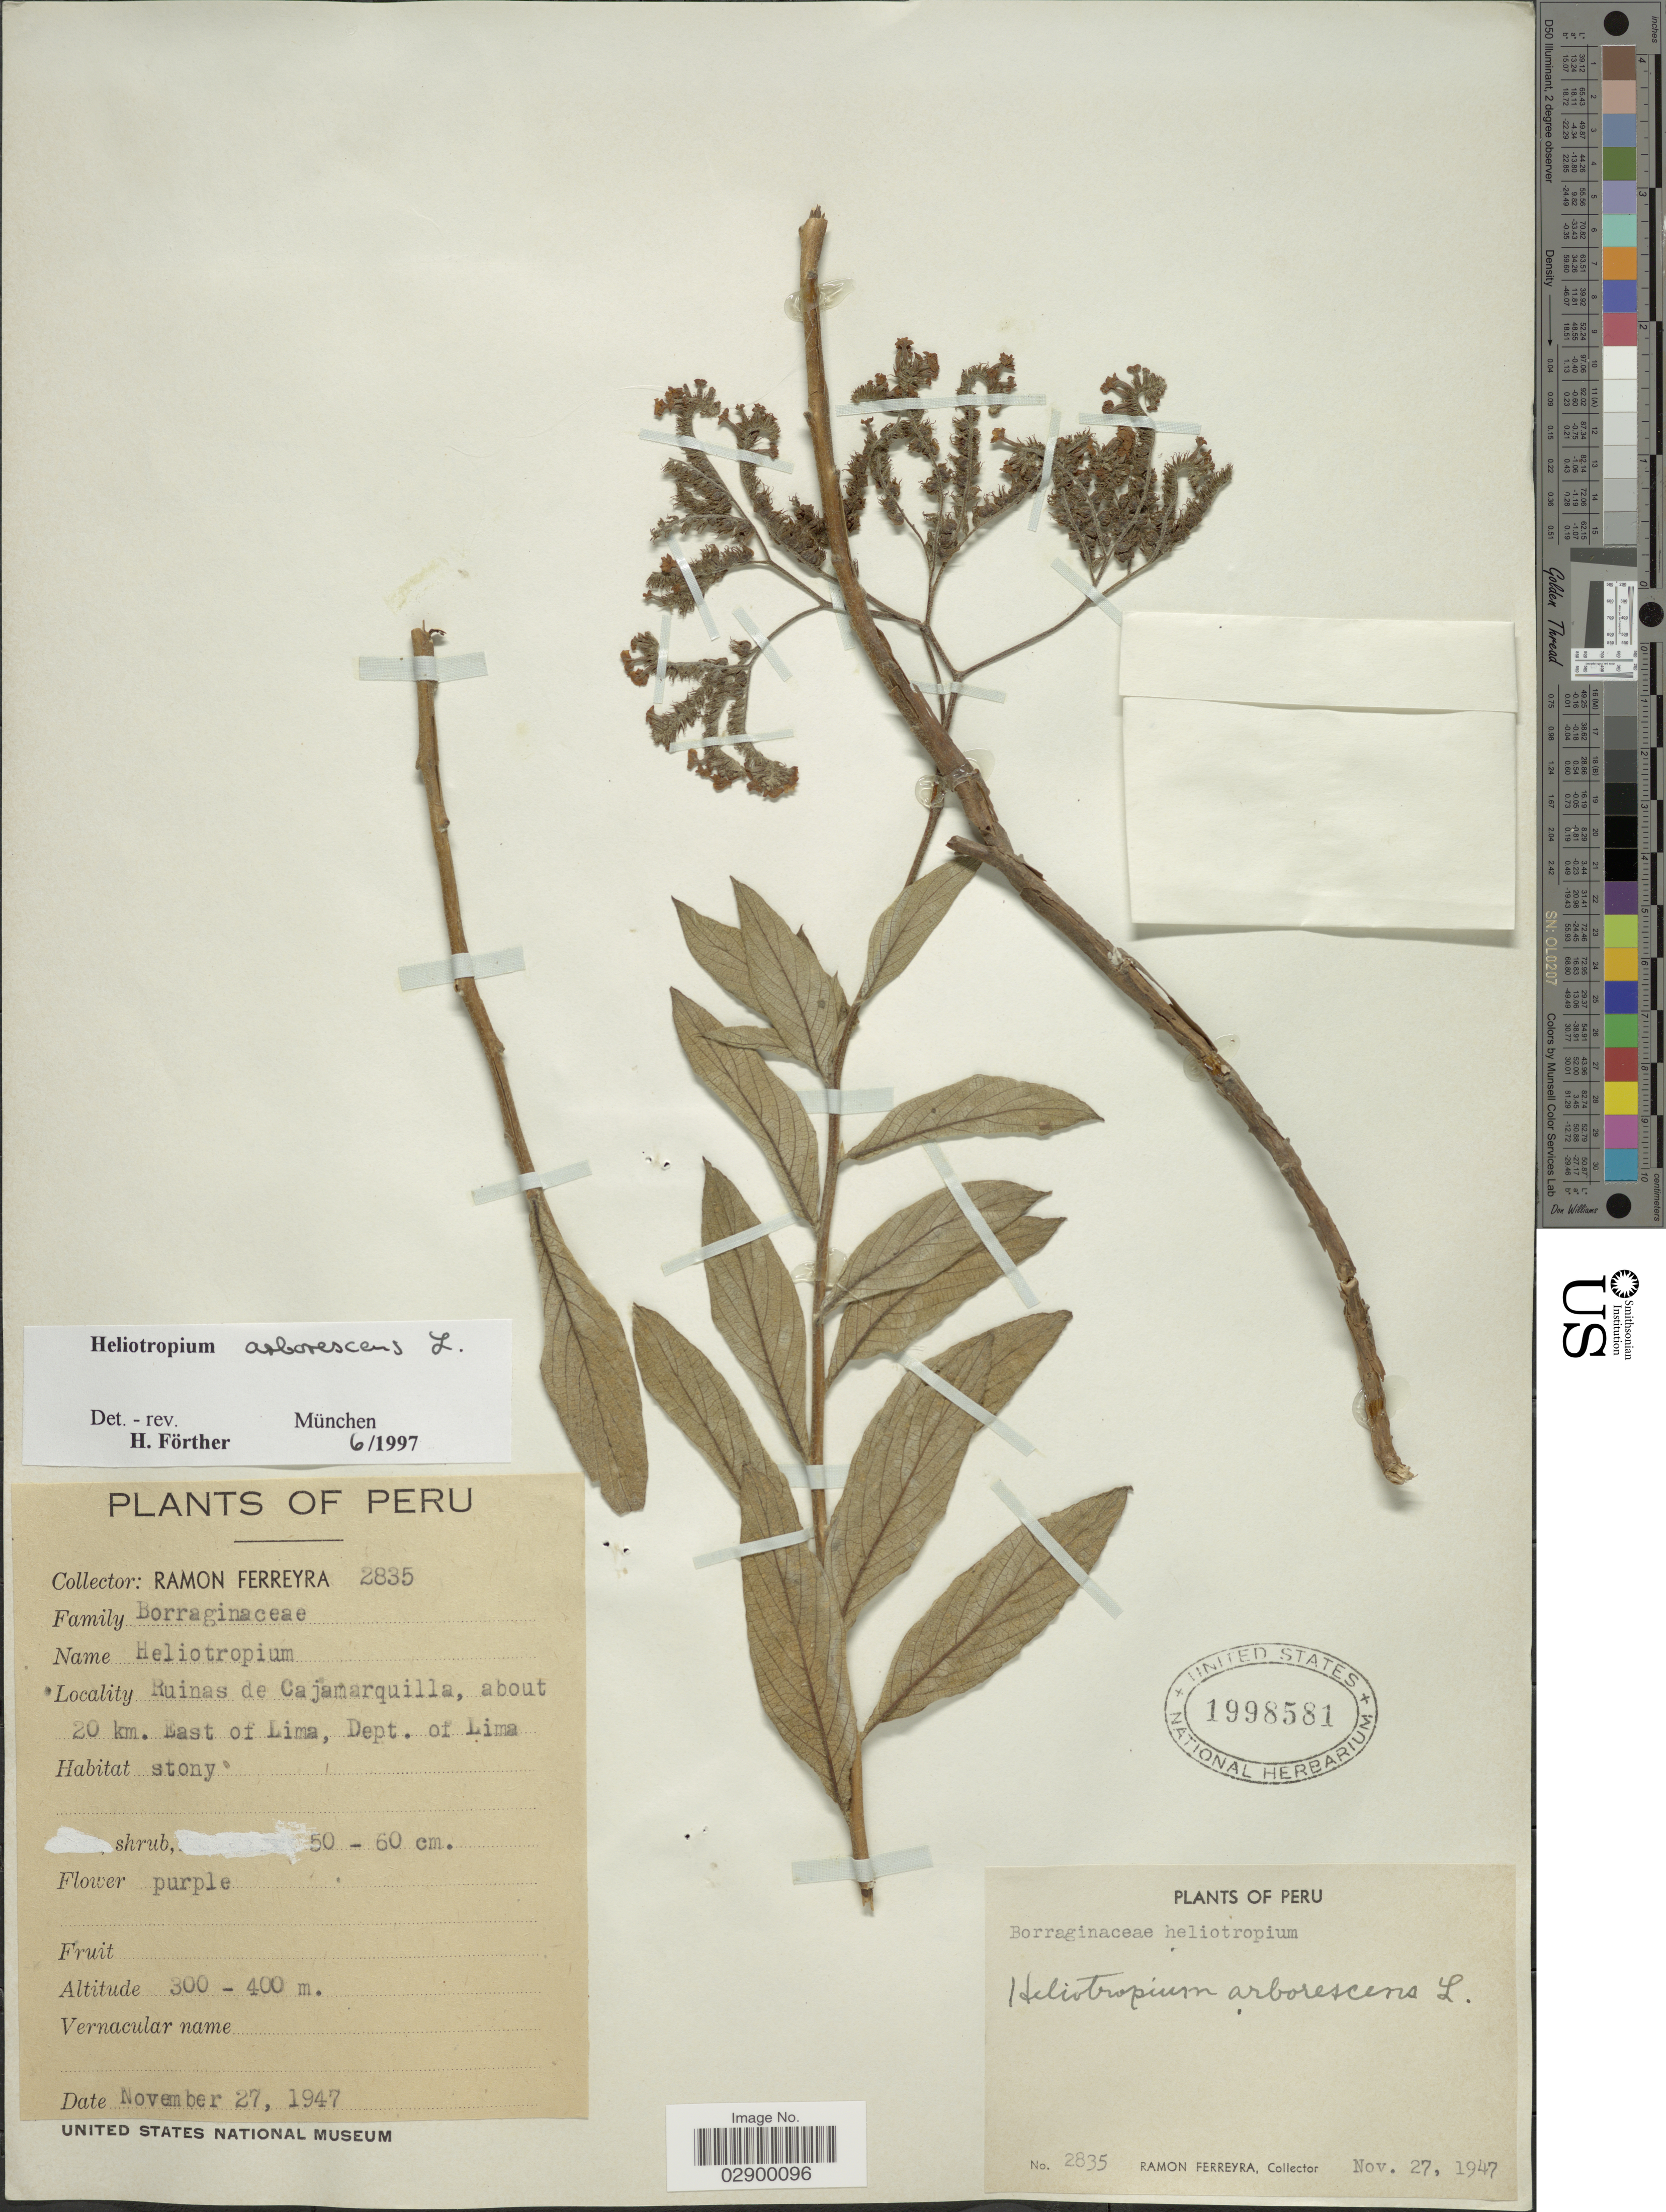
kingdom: Plantae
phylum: Tracheophyta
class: Magnoliopsida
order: Boraginales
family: Heliotropiaceae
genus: Heliotropium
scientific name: Heliotropium arborescens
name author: L.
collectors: R. A. Ferreyra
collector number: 2835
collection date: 1947-11-27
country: Peru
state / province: Lima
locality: Ruinas de Cajamarquilla, about 20 km. East of Lima, Dept. of Lima.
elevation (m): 300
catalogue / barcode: US 1998581